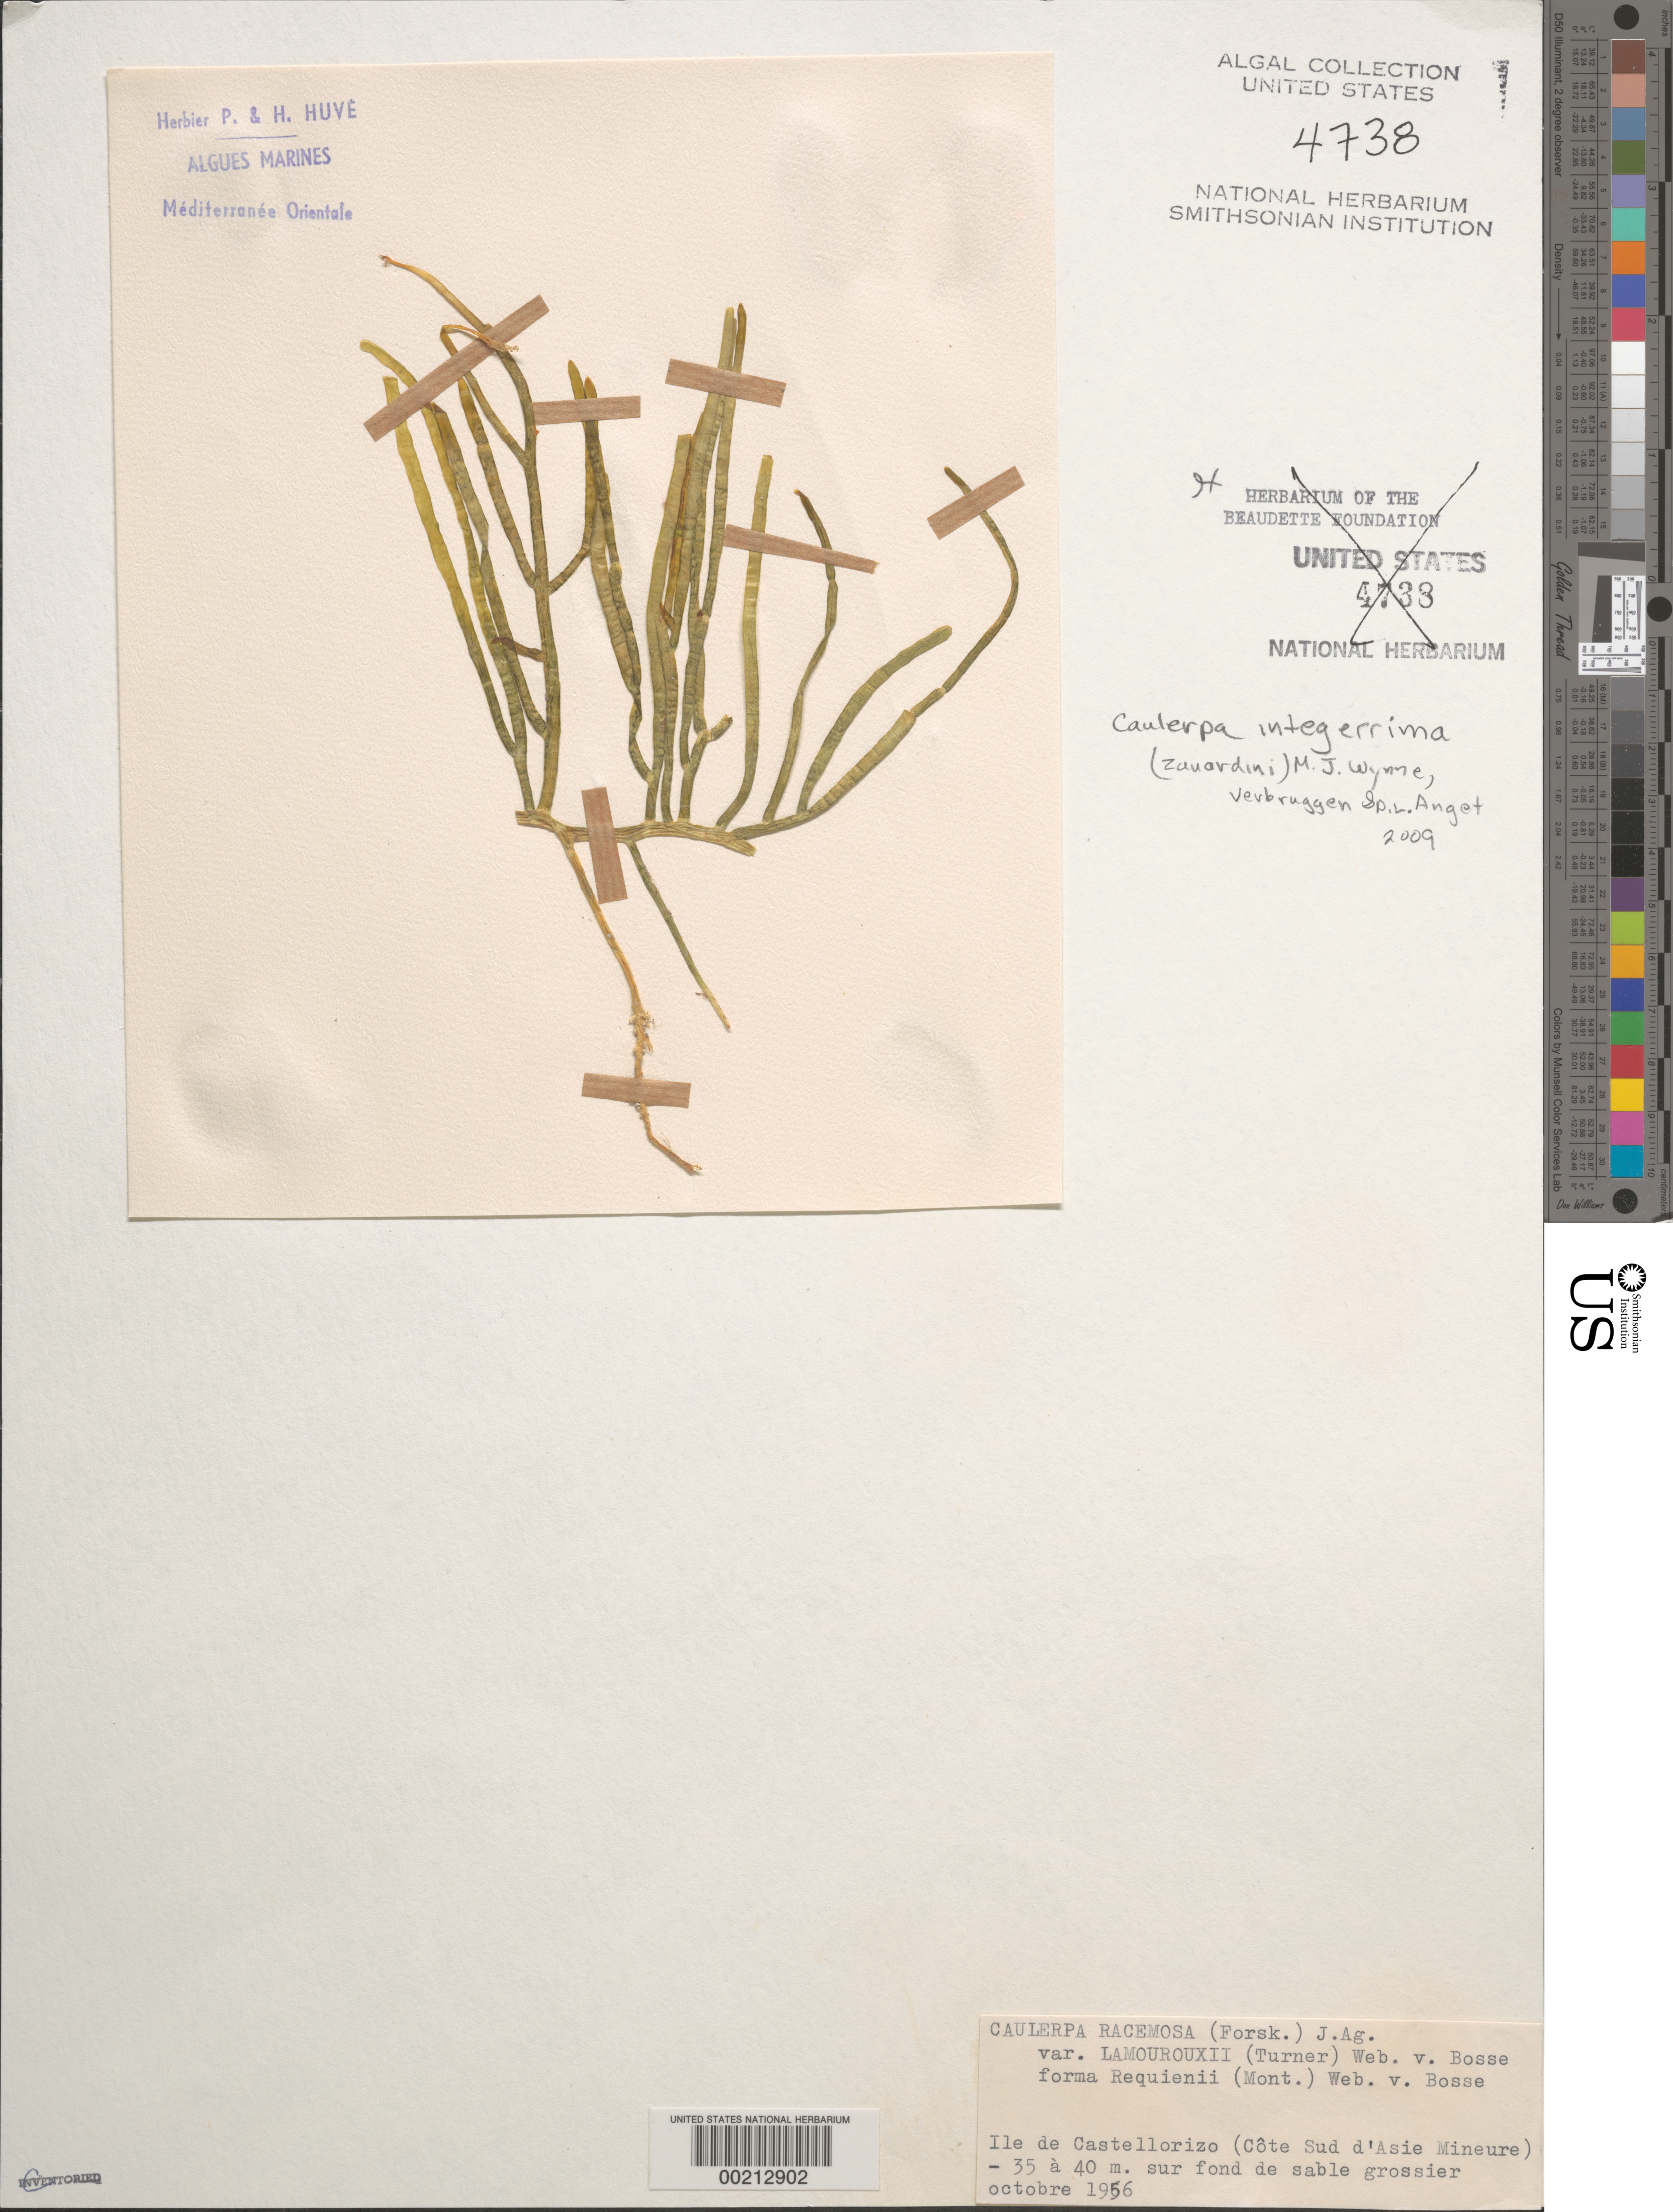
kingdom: Plantae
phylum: Chlorophyta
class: Ulvophyceae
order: Bryopsidales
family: Caulerpaceae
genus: Caulerpa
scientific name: Caulerpa integerrima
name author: (Zanardini) M.J. Wynne et al.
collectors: P. Huve & H. Huve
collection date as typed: Oct 1956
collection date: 1956-10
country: Greece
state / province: South Aegean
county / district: Dodecanese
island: Kastelorizo (Castellorizo)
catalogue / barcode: US 4738